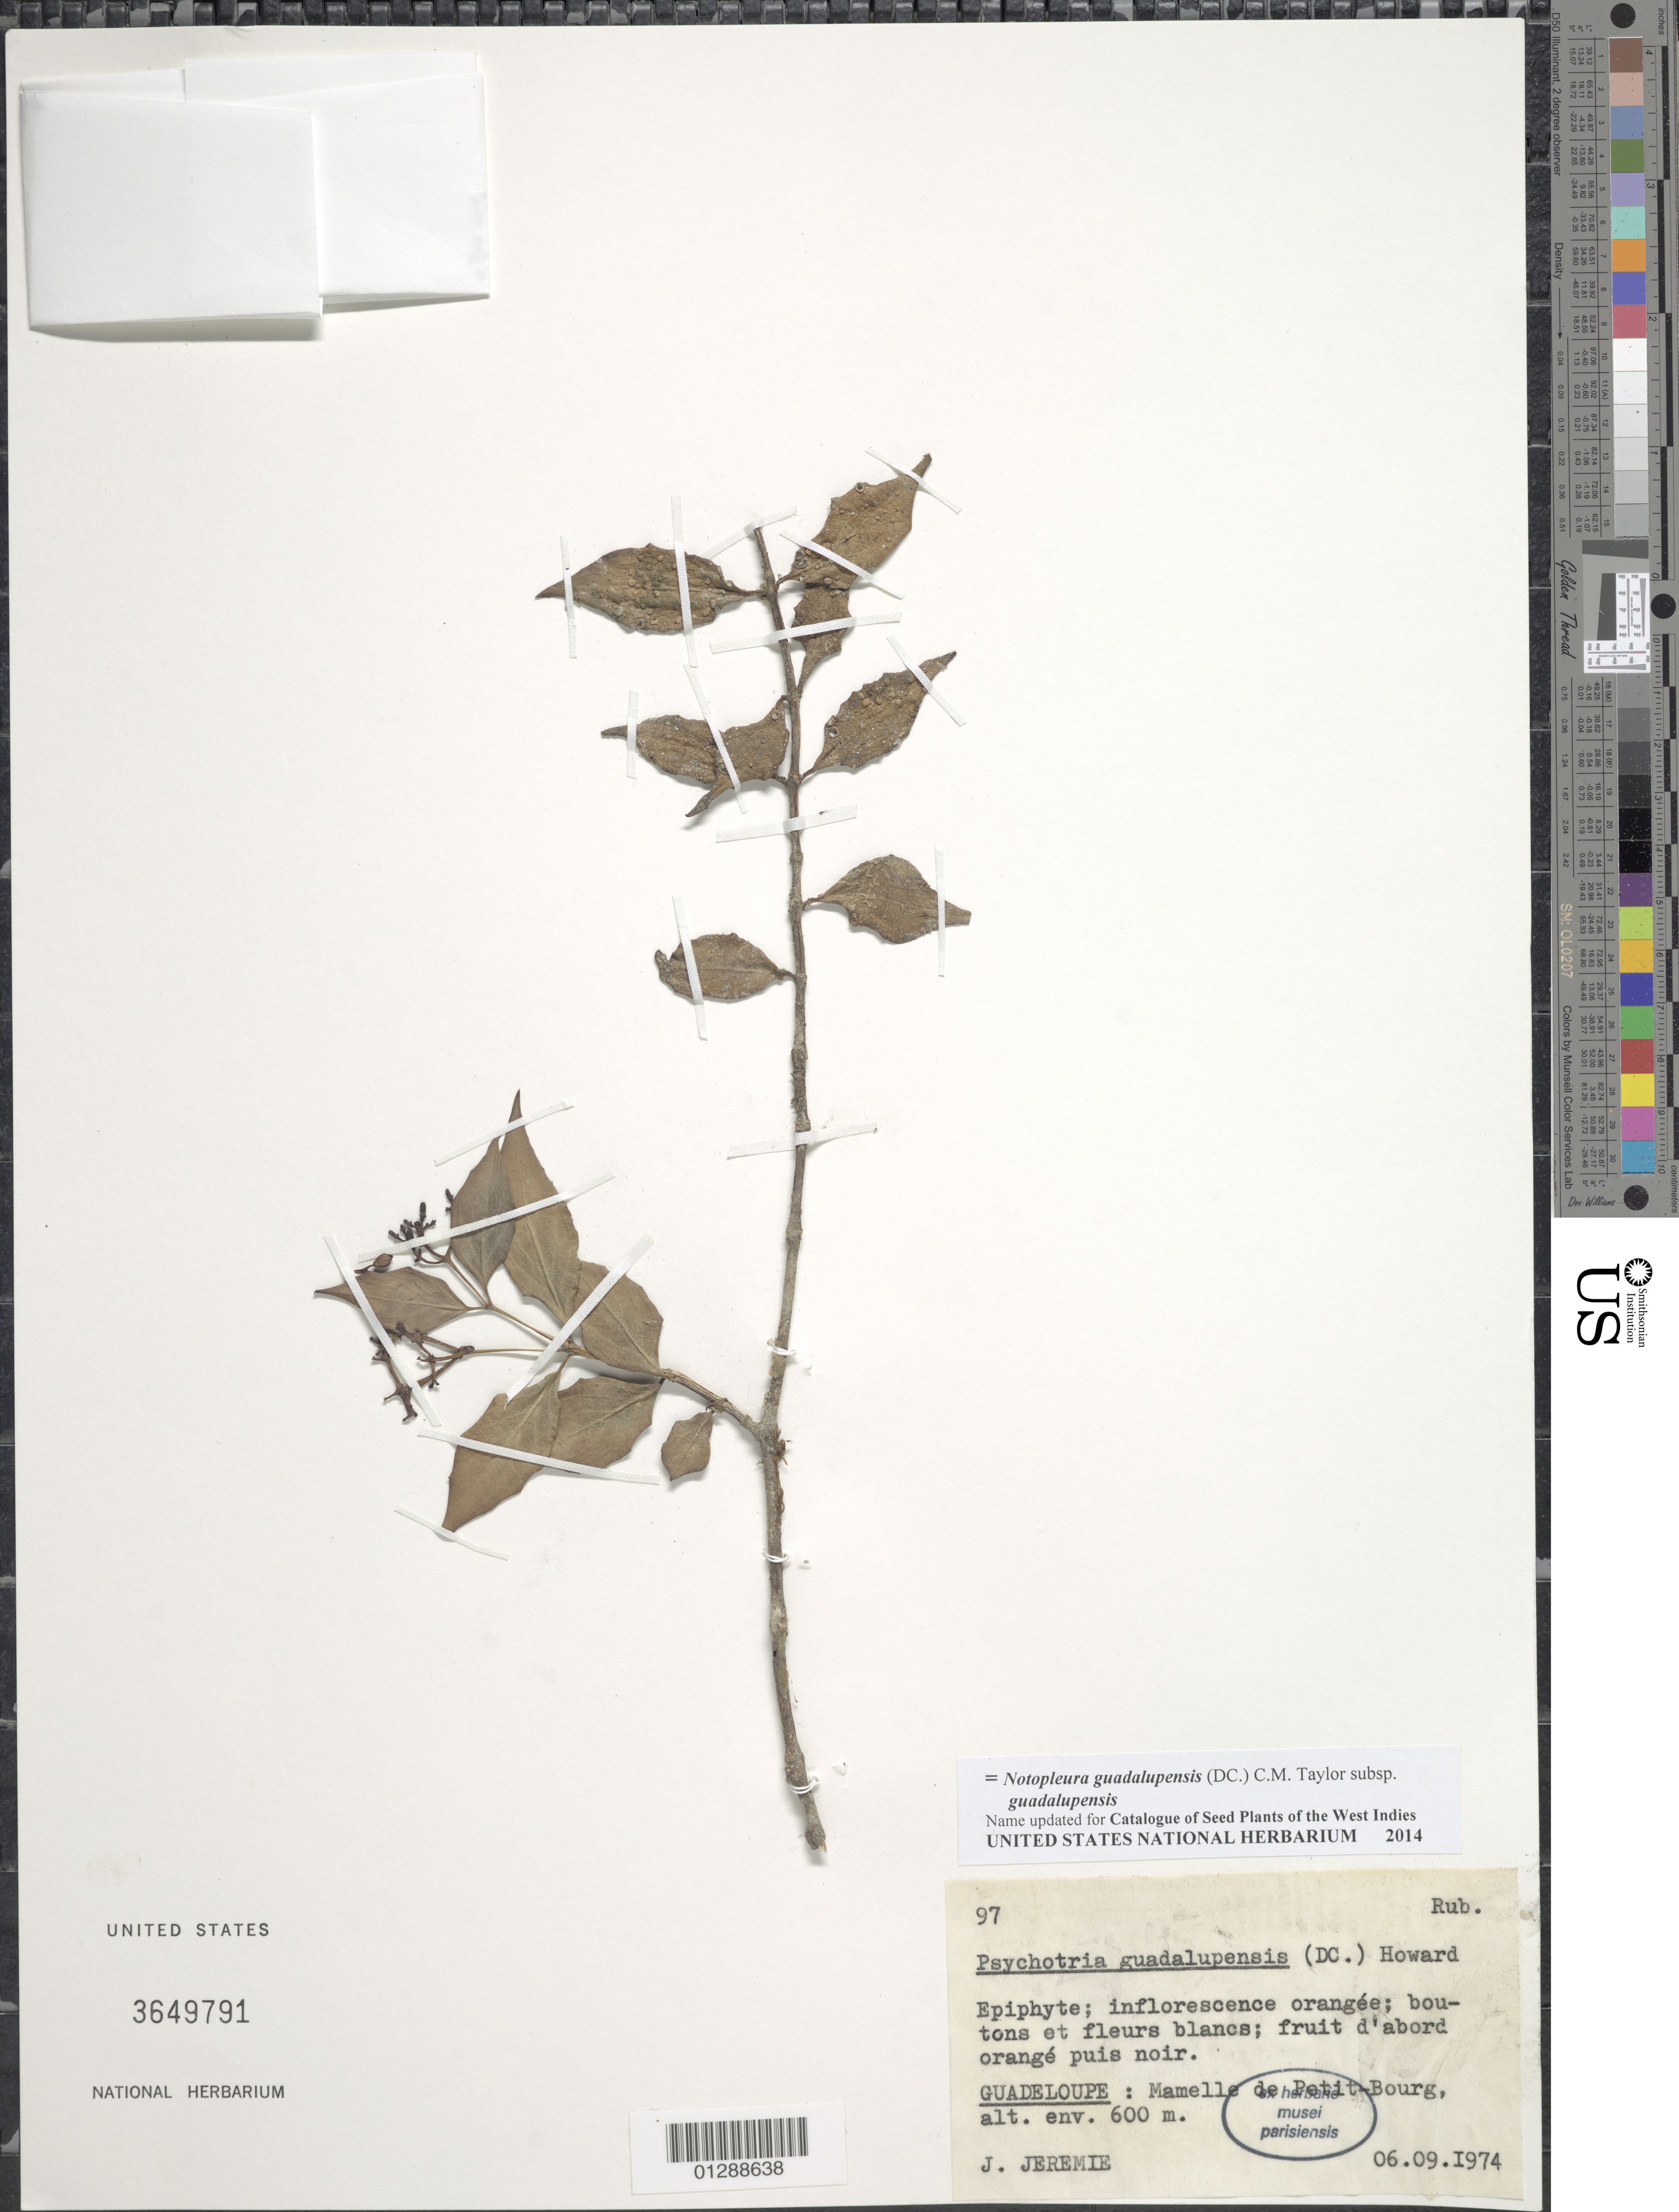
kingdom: Plantae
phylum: Tracheophyta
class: Magnoliopsida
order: Gentianales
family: Rubiaceae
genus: Notopleura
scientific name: Notopleura guadalupensis subsp. guadalupensis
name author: (DC.) C.M. Taylor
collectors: J. Jérémie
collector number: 97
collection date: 1974-09-06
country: Guadeloupe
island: Basse-Terre I.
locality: Mamelle de Petit-Bourg.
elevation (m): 600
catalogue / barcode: US 3649791